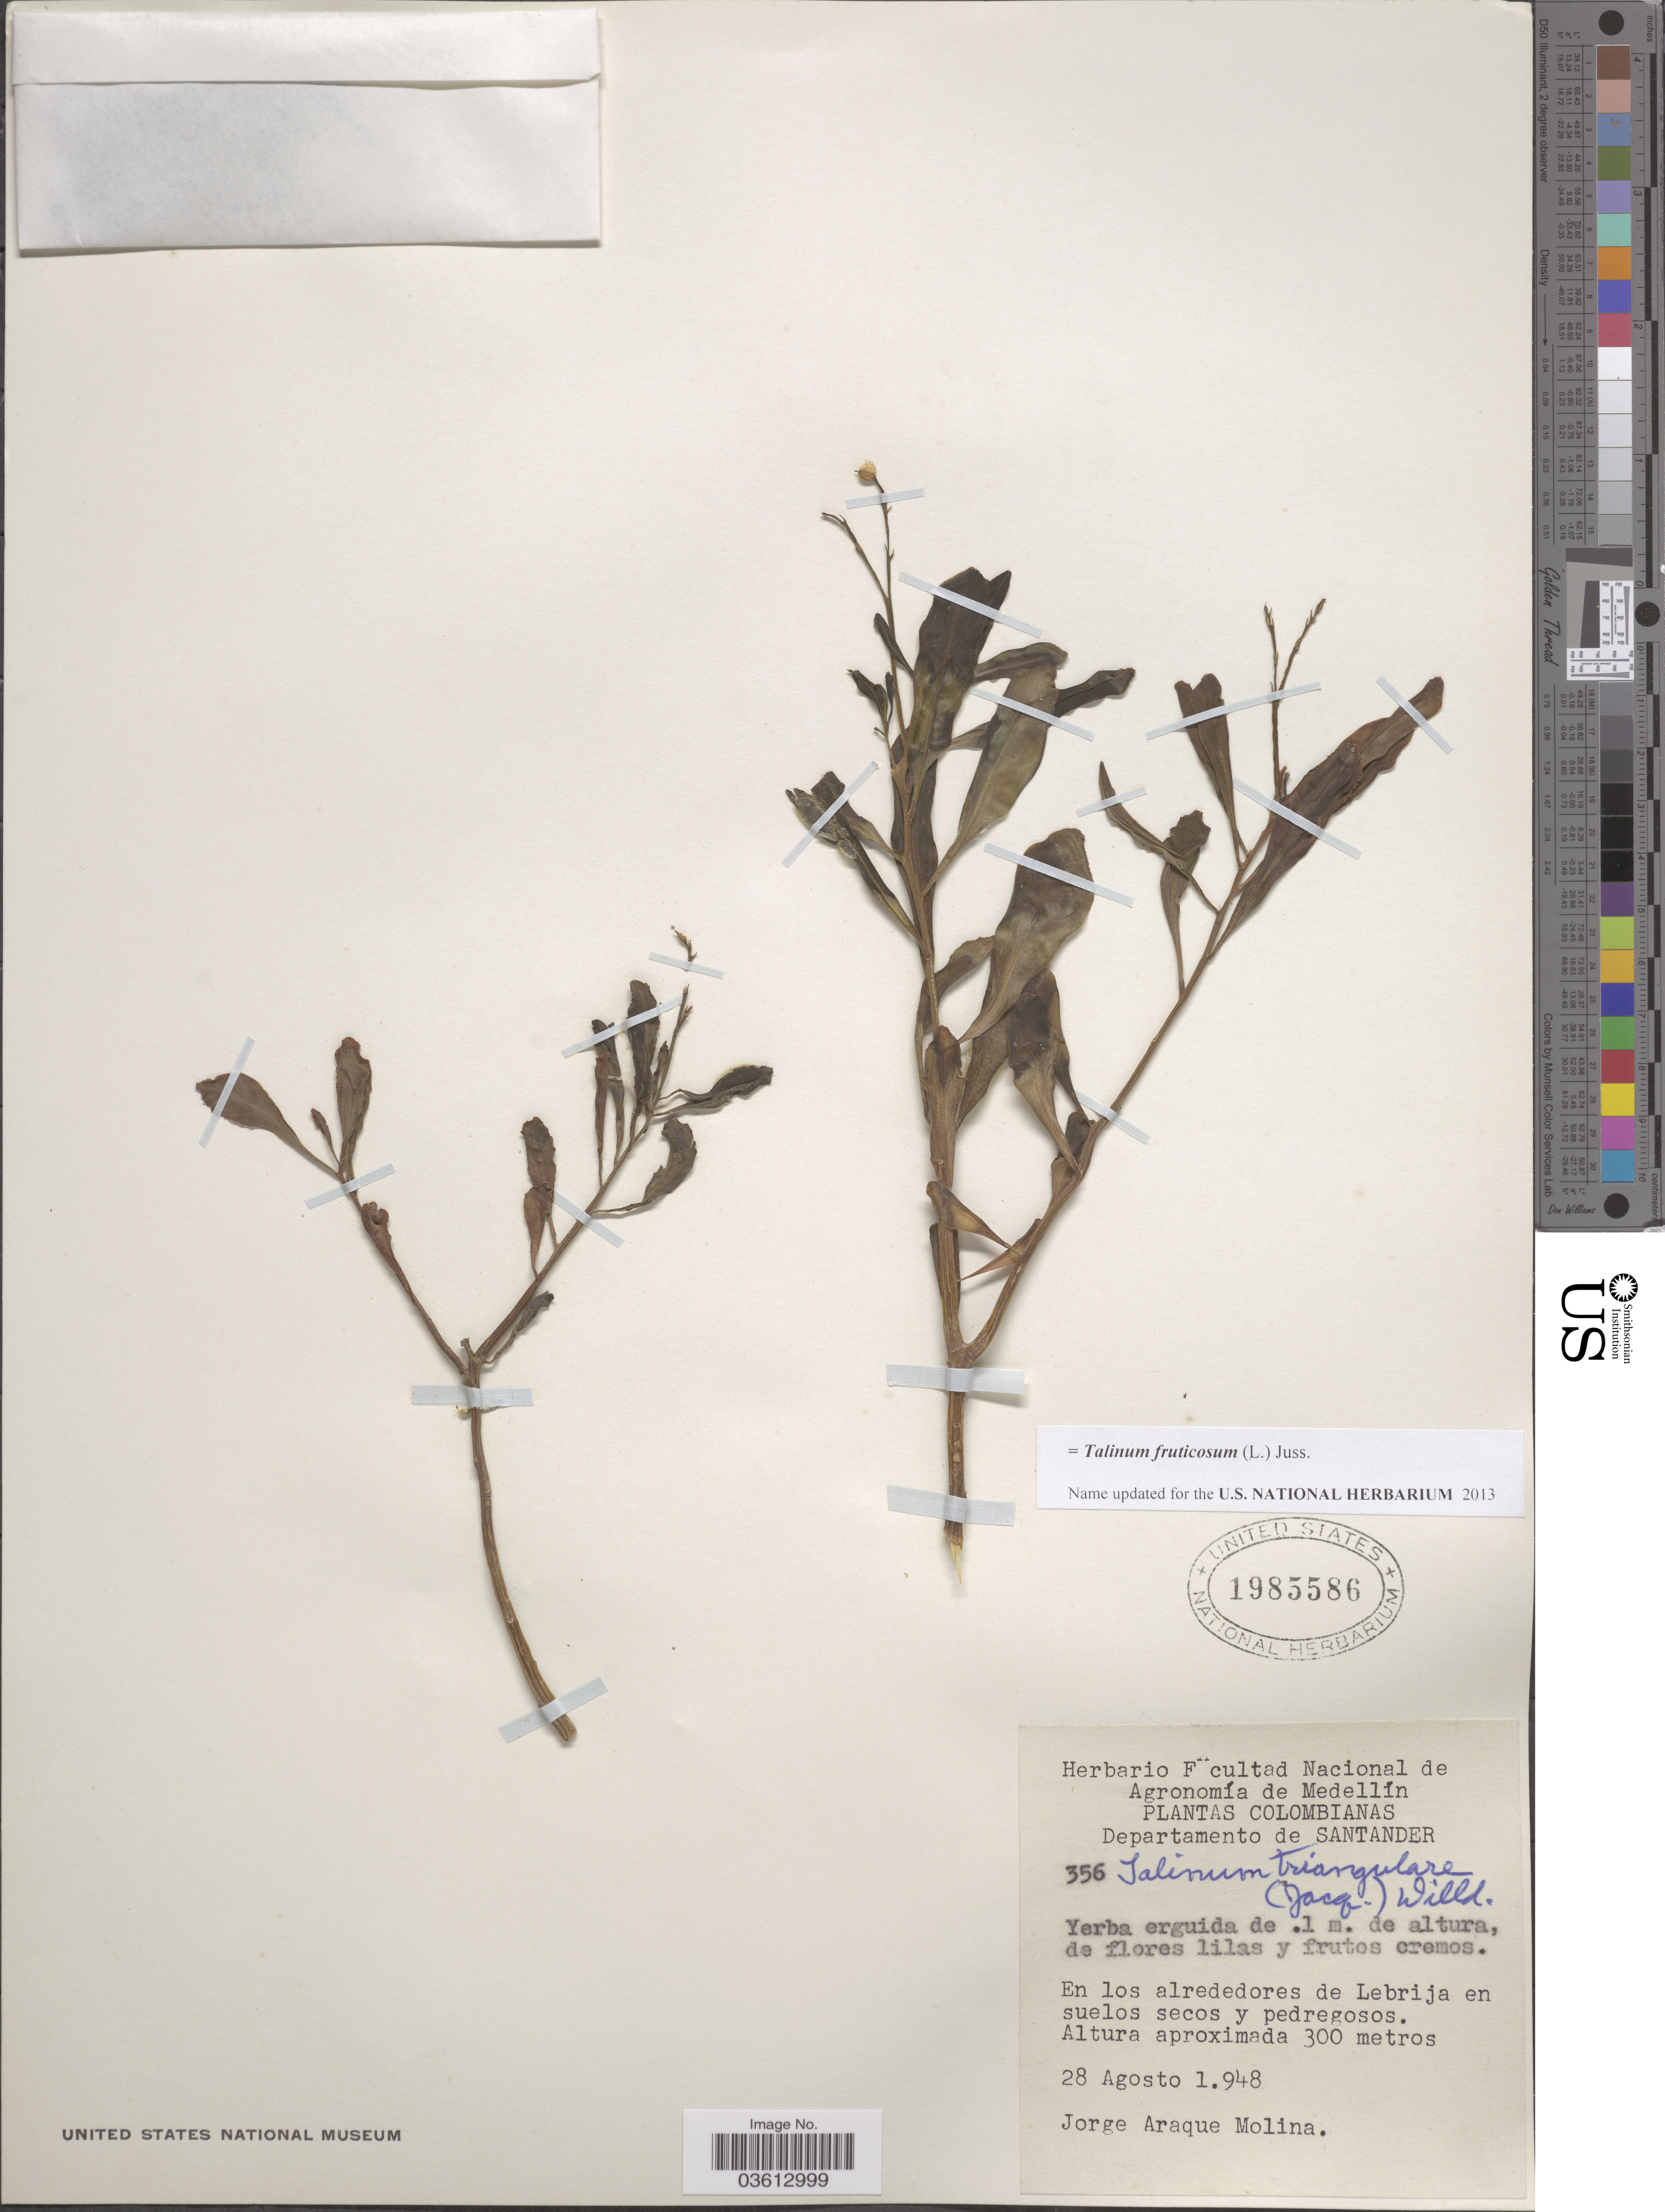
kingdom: Plantae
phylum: Tracheophyta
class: Magnoliopsida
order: Caryophyllales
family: Talinaceae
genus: Talinum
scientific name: Talinum fruticosum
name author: (L.) Juss.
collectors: J. Araque Molina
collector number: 356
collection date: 1948-08-28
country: Colombia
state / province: Santander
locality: Departamento de Santander. En los alrededores de Lebrija en suelos secos y pedregosos.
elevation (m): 300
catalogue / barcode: US 1985586